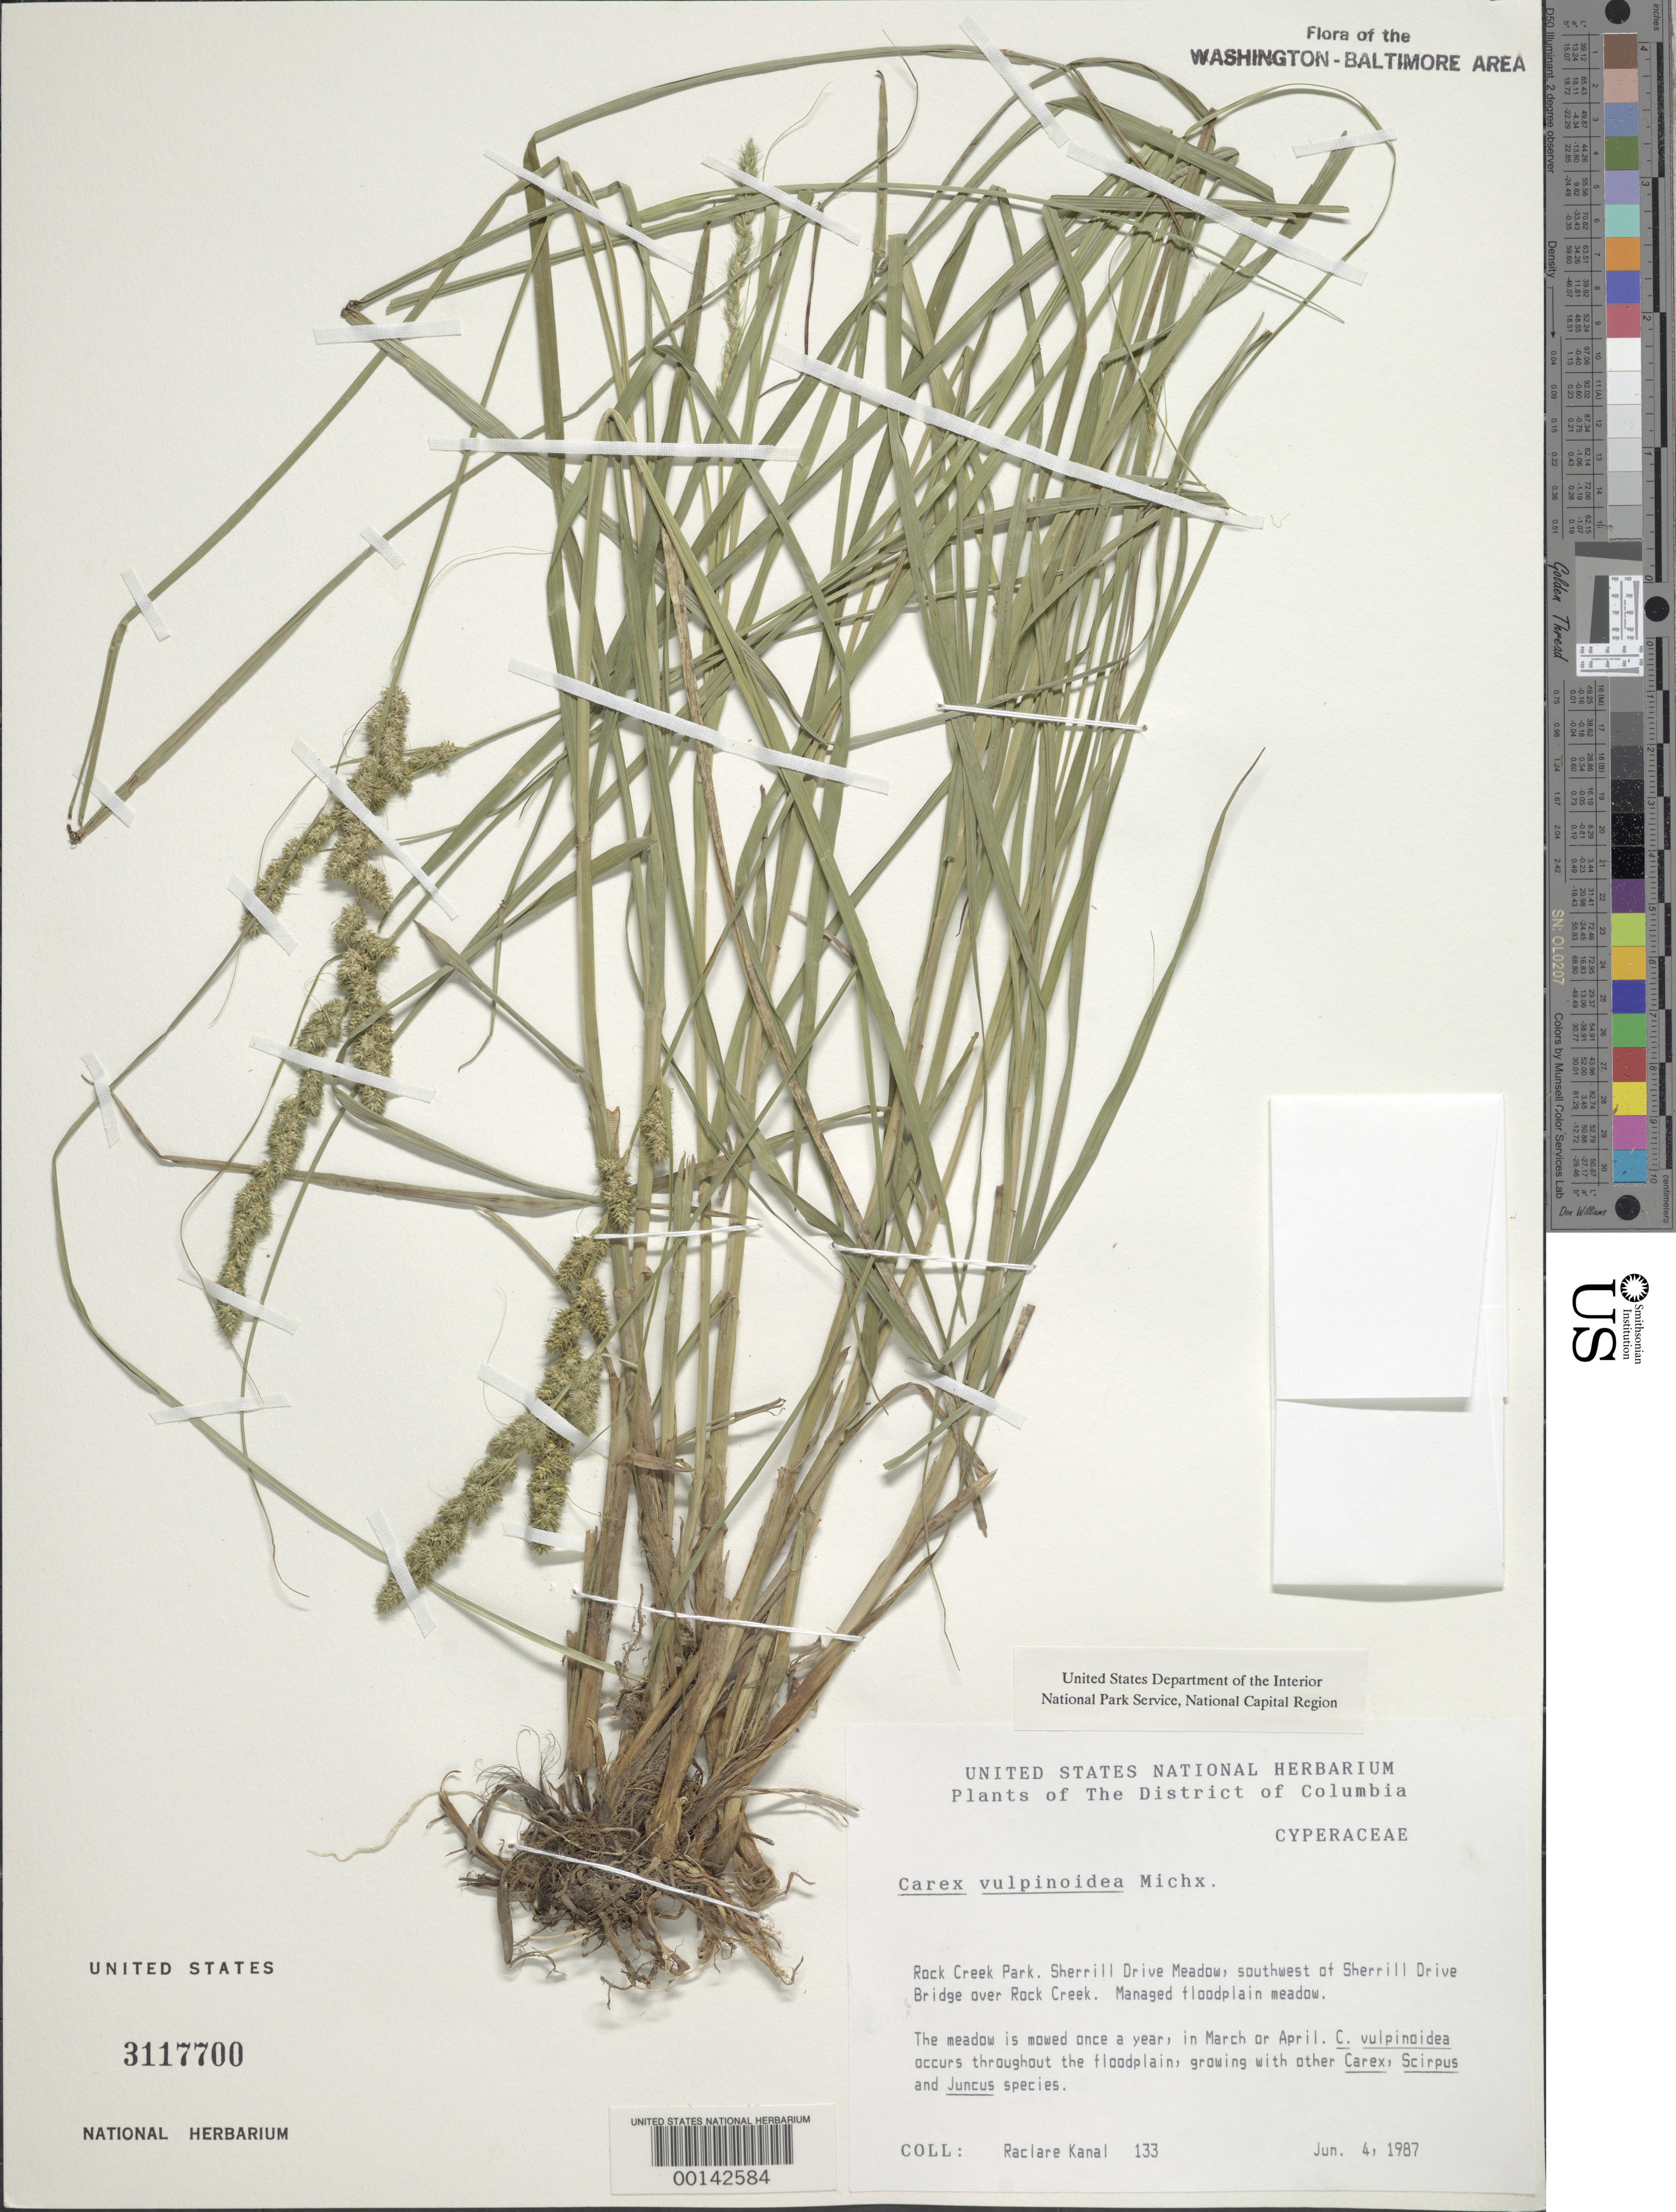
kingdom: Plantae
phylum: Tracheophyta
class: Liliopsida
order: Poales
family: Cyperaceae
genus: Carex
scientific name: Carex vulpinoidea Michx.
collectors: R. Kanal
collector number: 133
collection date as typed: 04 Jun 1987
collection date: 1987-06-04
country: United States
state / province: District of Columbia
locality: Rock Creek Park. Sherrill Drive meadow, southwest of Sherrill Drive Bridge over Rock Creek. Rock Creek Park & vicinity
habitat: Managed floodplain meadow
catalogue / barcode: US 3117700